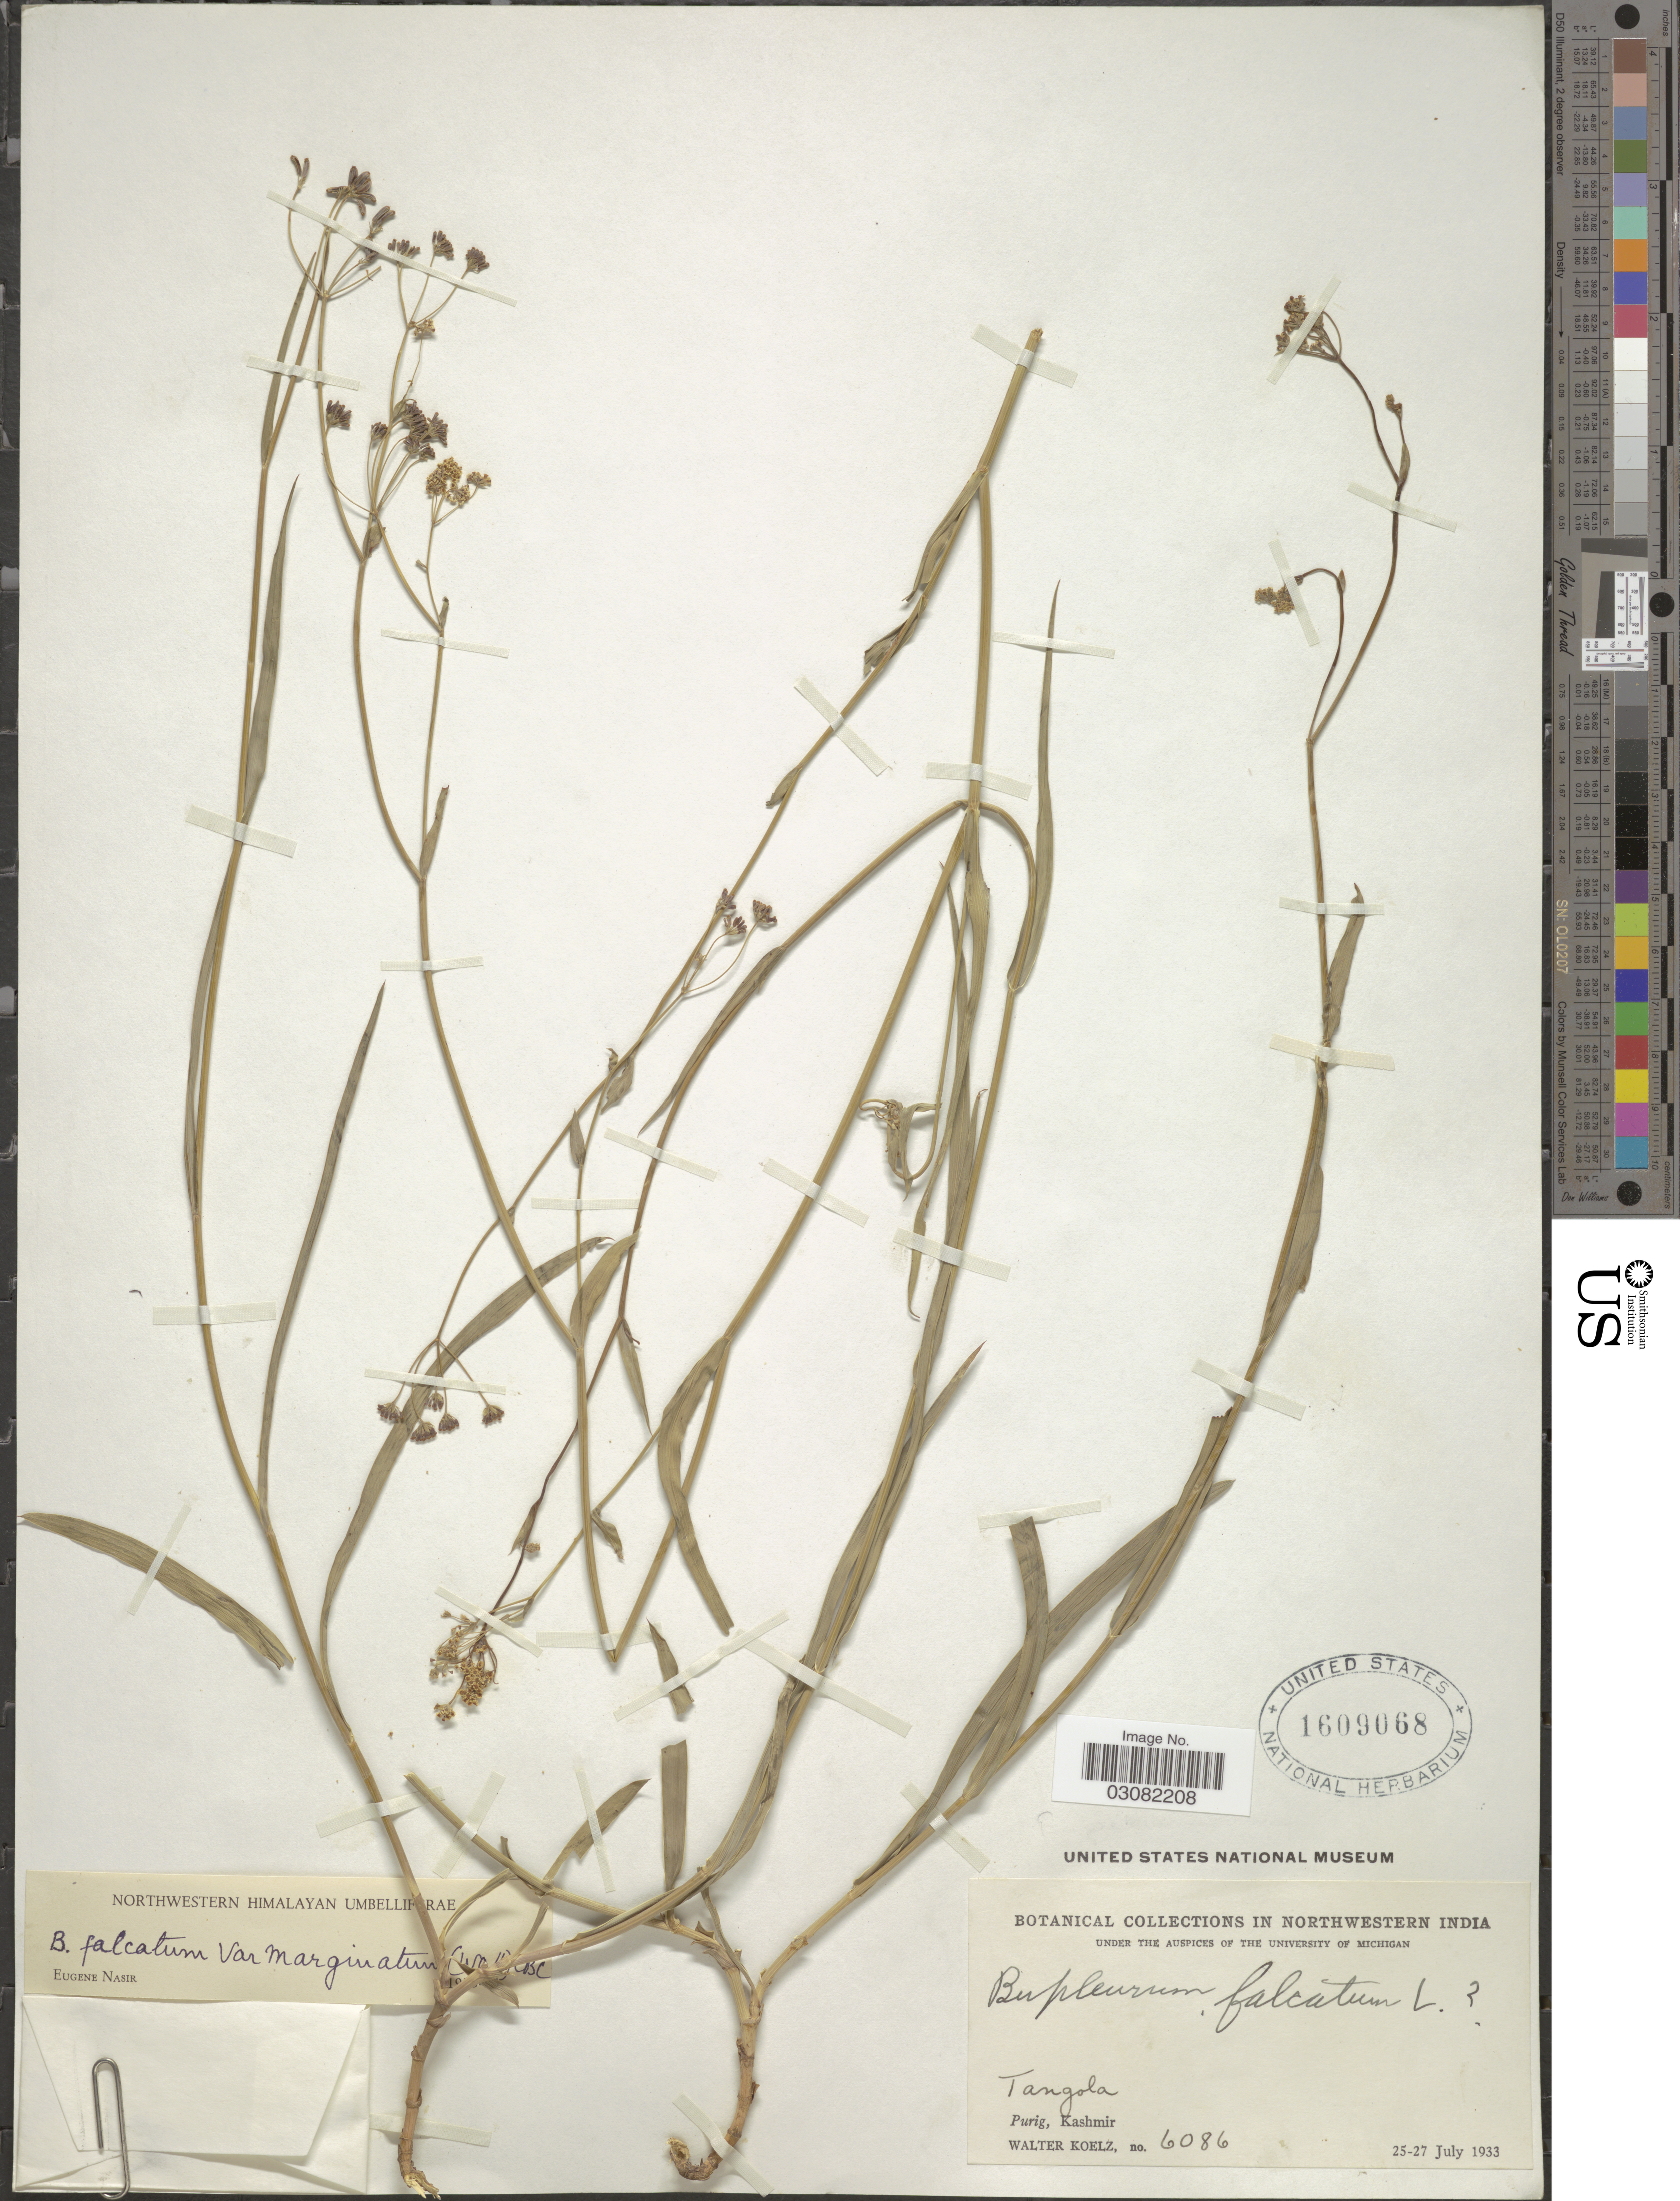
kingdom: Plantae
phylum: Tracheophyta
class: Magnoliopsida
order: Apiales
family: Apiaceae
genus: Bupleurum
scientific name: Bupleurum falcatum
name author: L.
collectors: W. N. Koelz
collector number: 6086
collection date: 1933-07-25/1933-07-27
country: India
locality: Northwestern India, Tangola, Purig, Kashmir.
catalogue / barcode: US 1609068